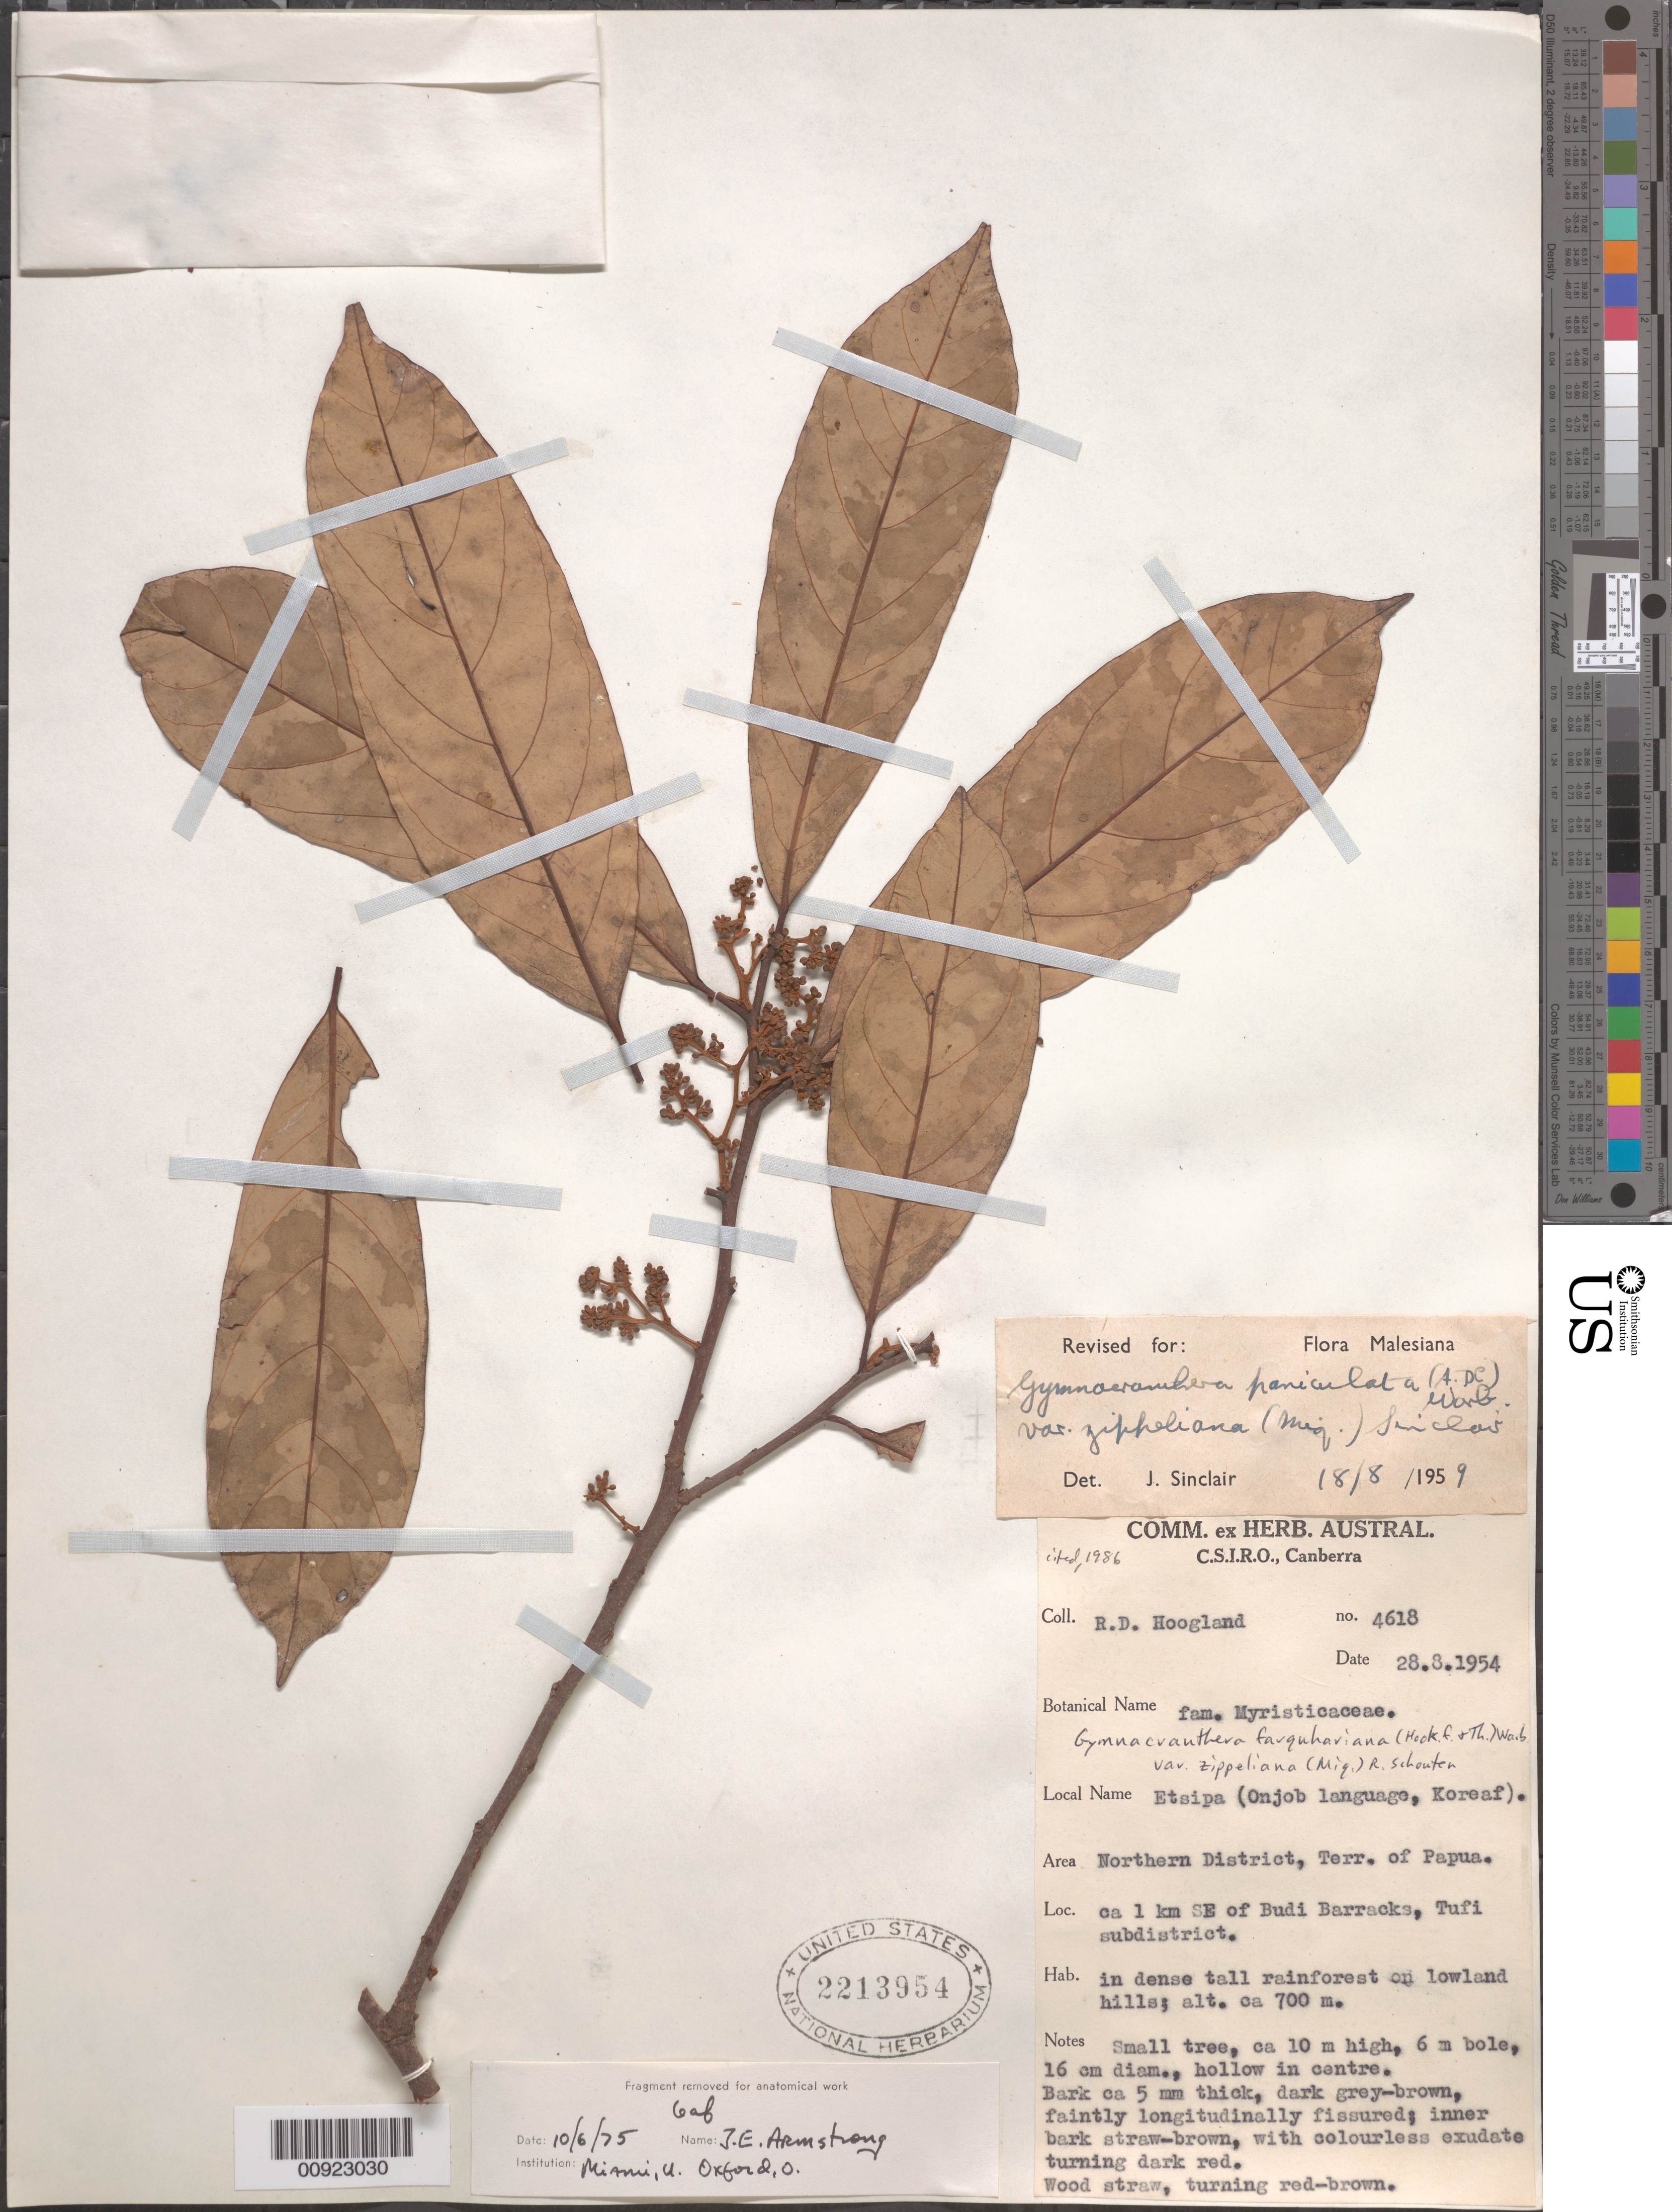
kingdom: Plantae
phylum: Tracheophyta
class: Magnoliopsida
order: Magnoliales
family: Myristicaceae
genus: Gymnacranthera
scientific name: Gymnacranthera farquhariana var. zippeliana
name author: (Miq.) R.T.A. Schouten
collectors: R. D. Hoogland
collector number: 4618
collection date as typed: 28 Aug 1954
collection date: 1954-08-28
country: Papua New Guinea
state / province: Northern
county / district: Tufi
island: New Guinea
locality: ca 1 km Southeast of Budi Barracks, Tufi subdistrict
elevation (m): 700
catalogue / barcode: US 2213954